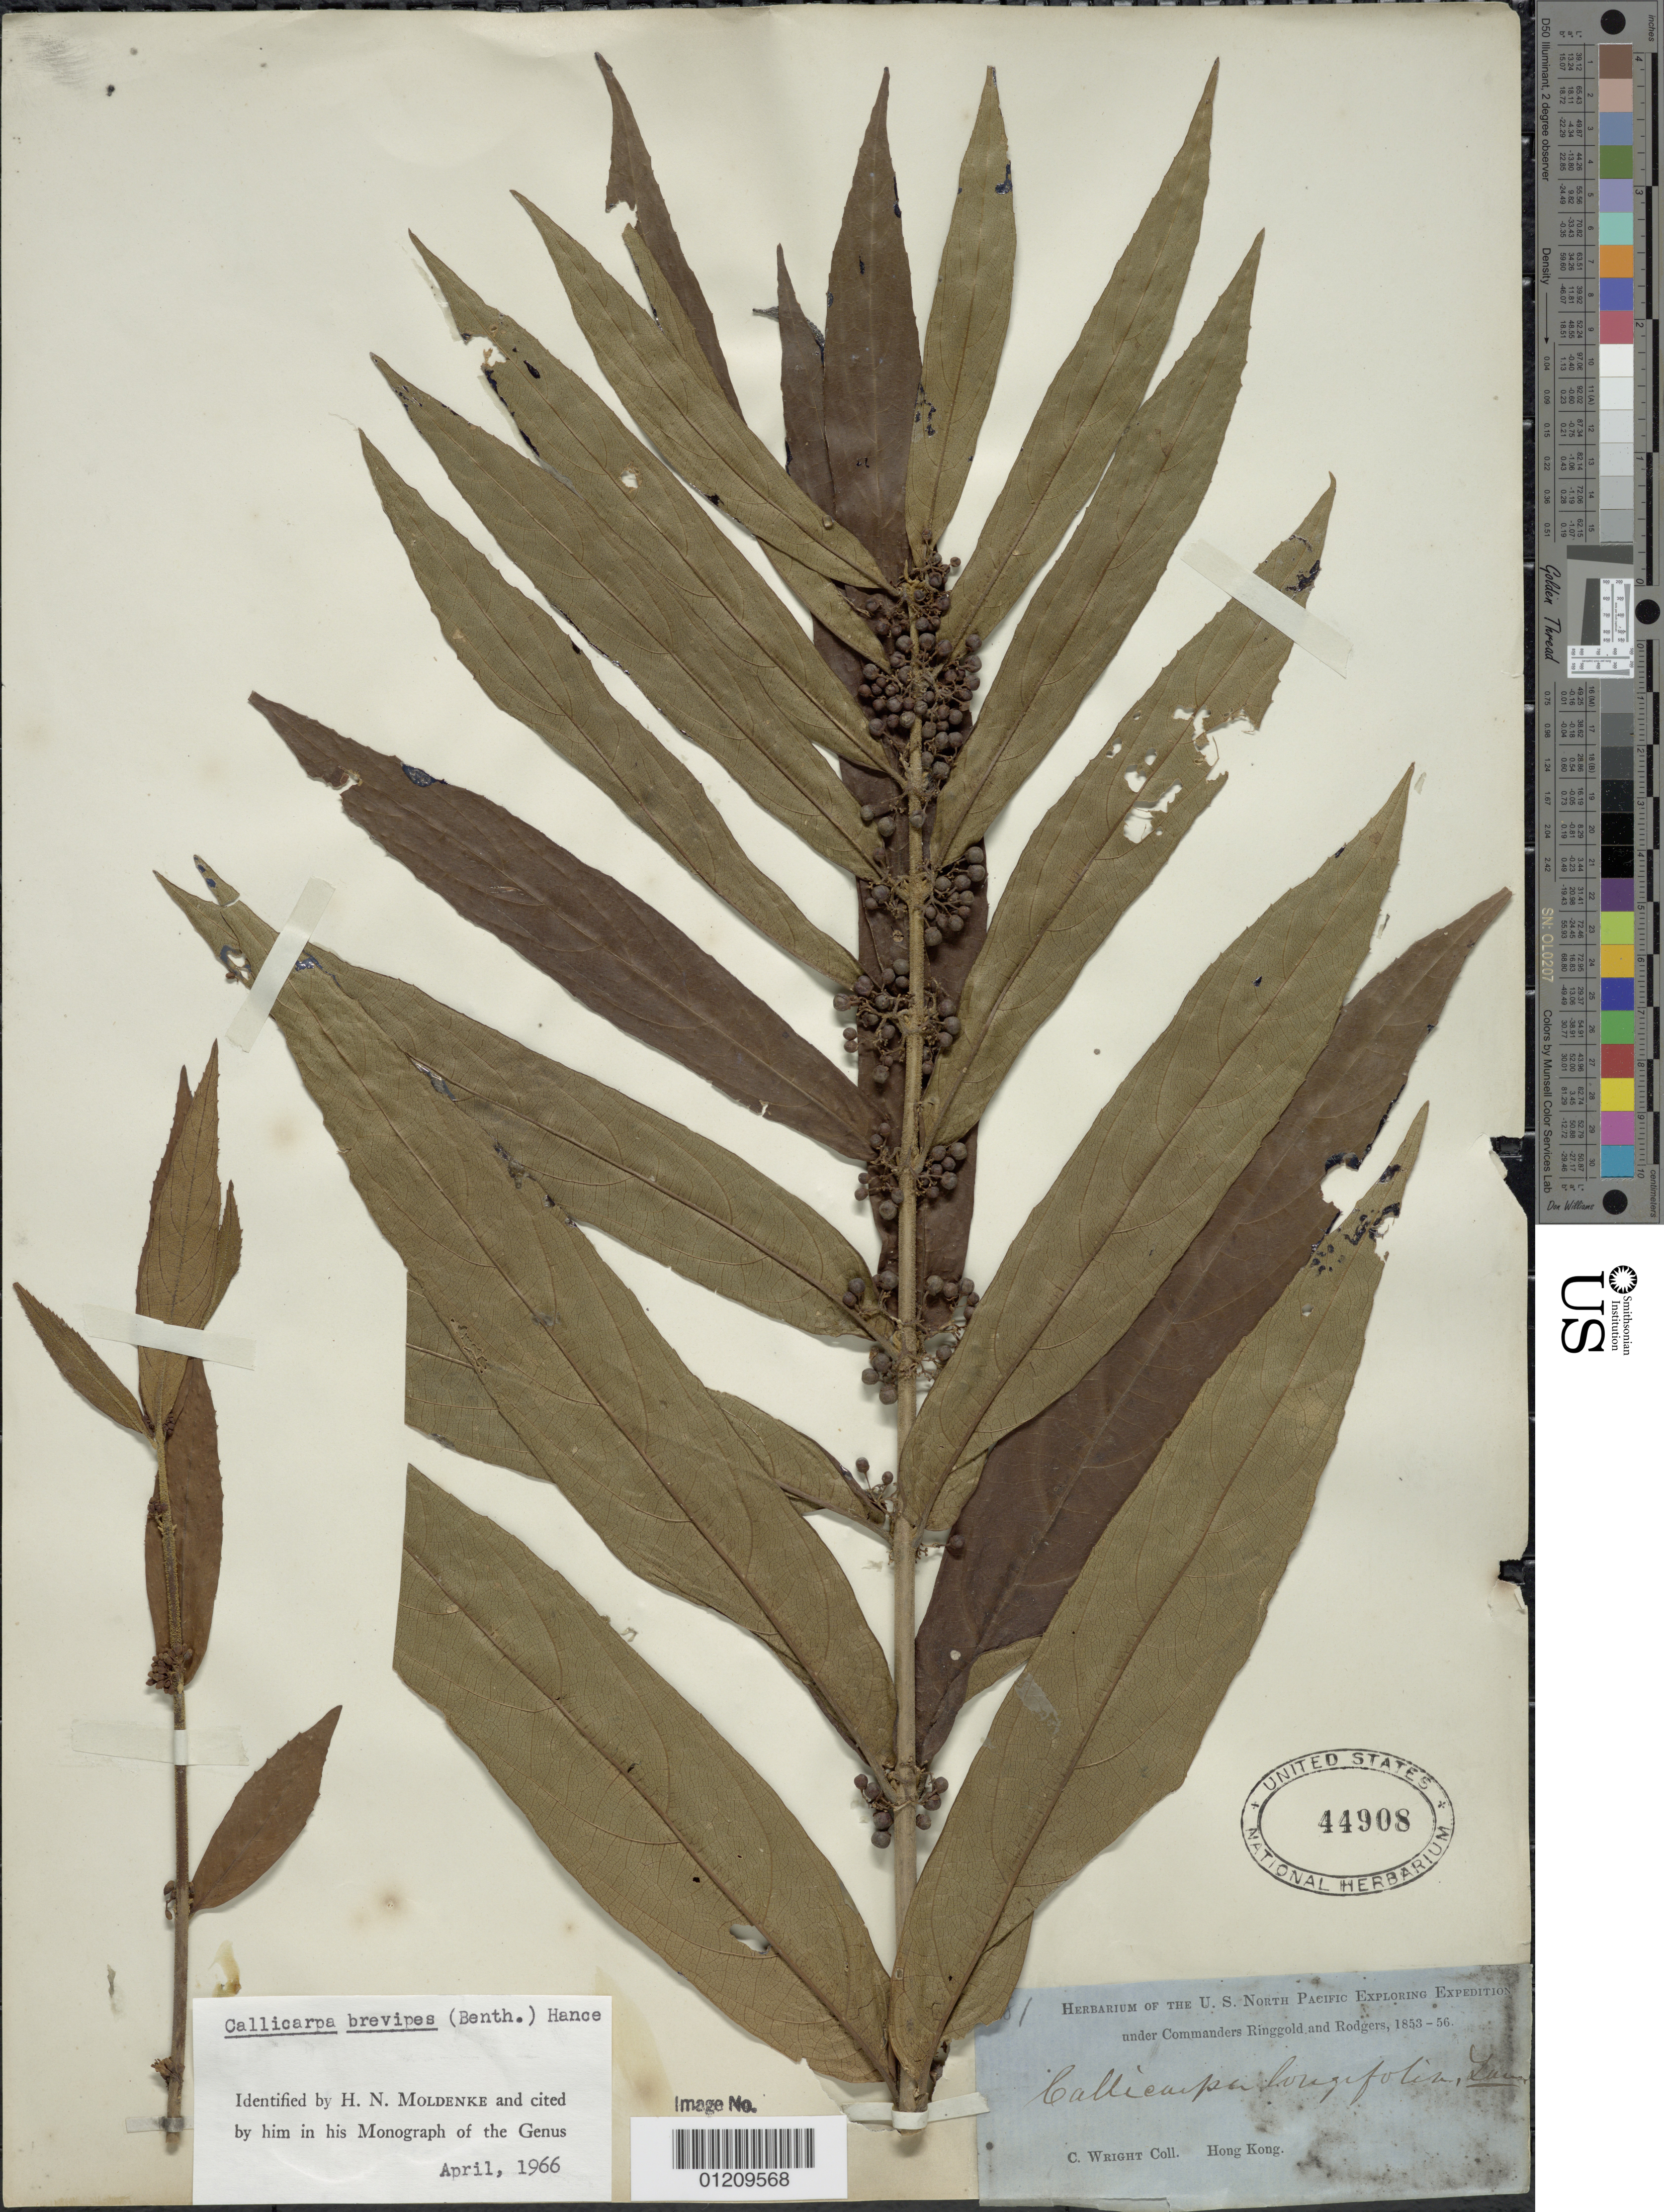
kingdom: Plantae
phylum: Tracheophyta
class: Magnoliopsida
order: Lamiales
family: Lamiaceae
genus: Callicarpa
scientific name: Callicarpa brevipes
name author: (Benth.) Hance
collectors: C. Wright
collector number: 381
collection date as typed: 1853 to -- -- 1856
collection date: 1853/1856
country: China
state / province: Hong Kong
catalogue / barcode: US 44908